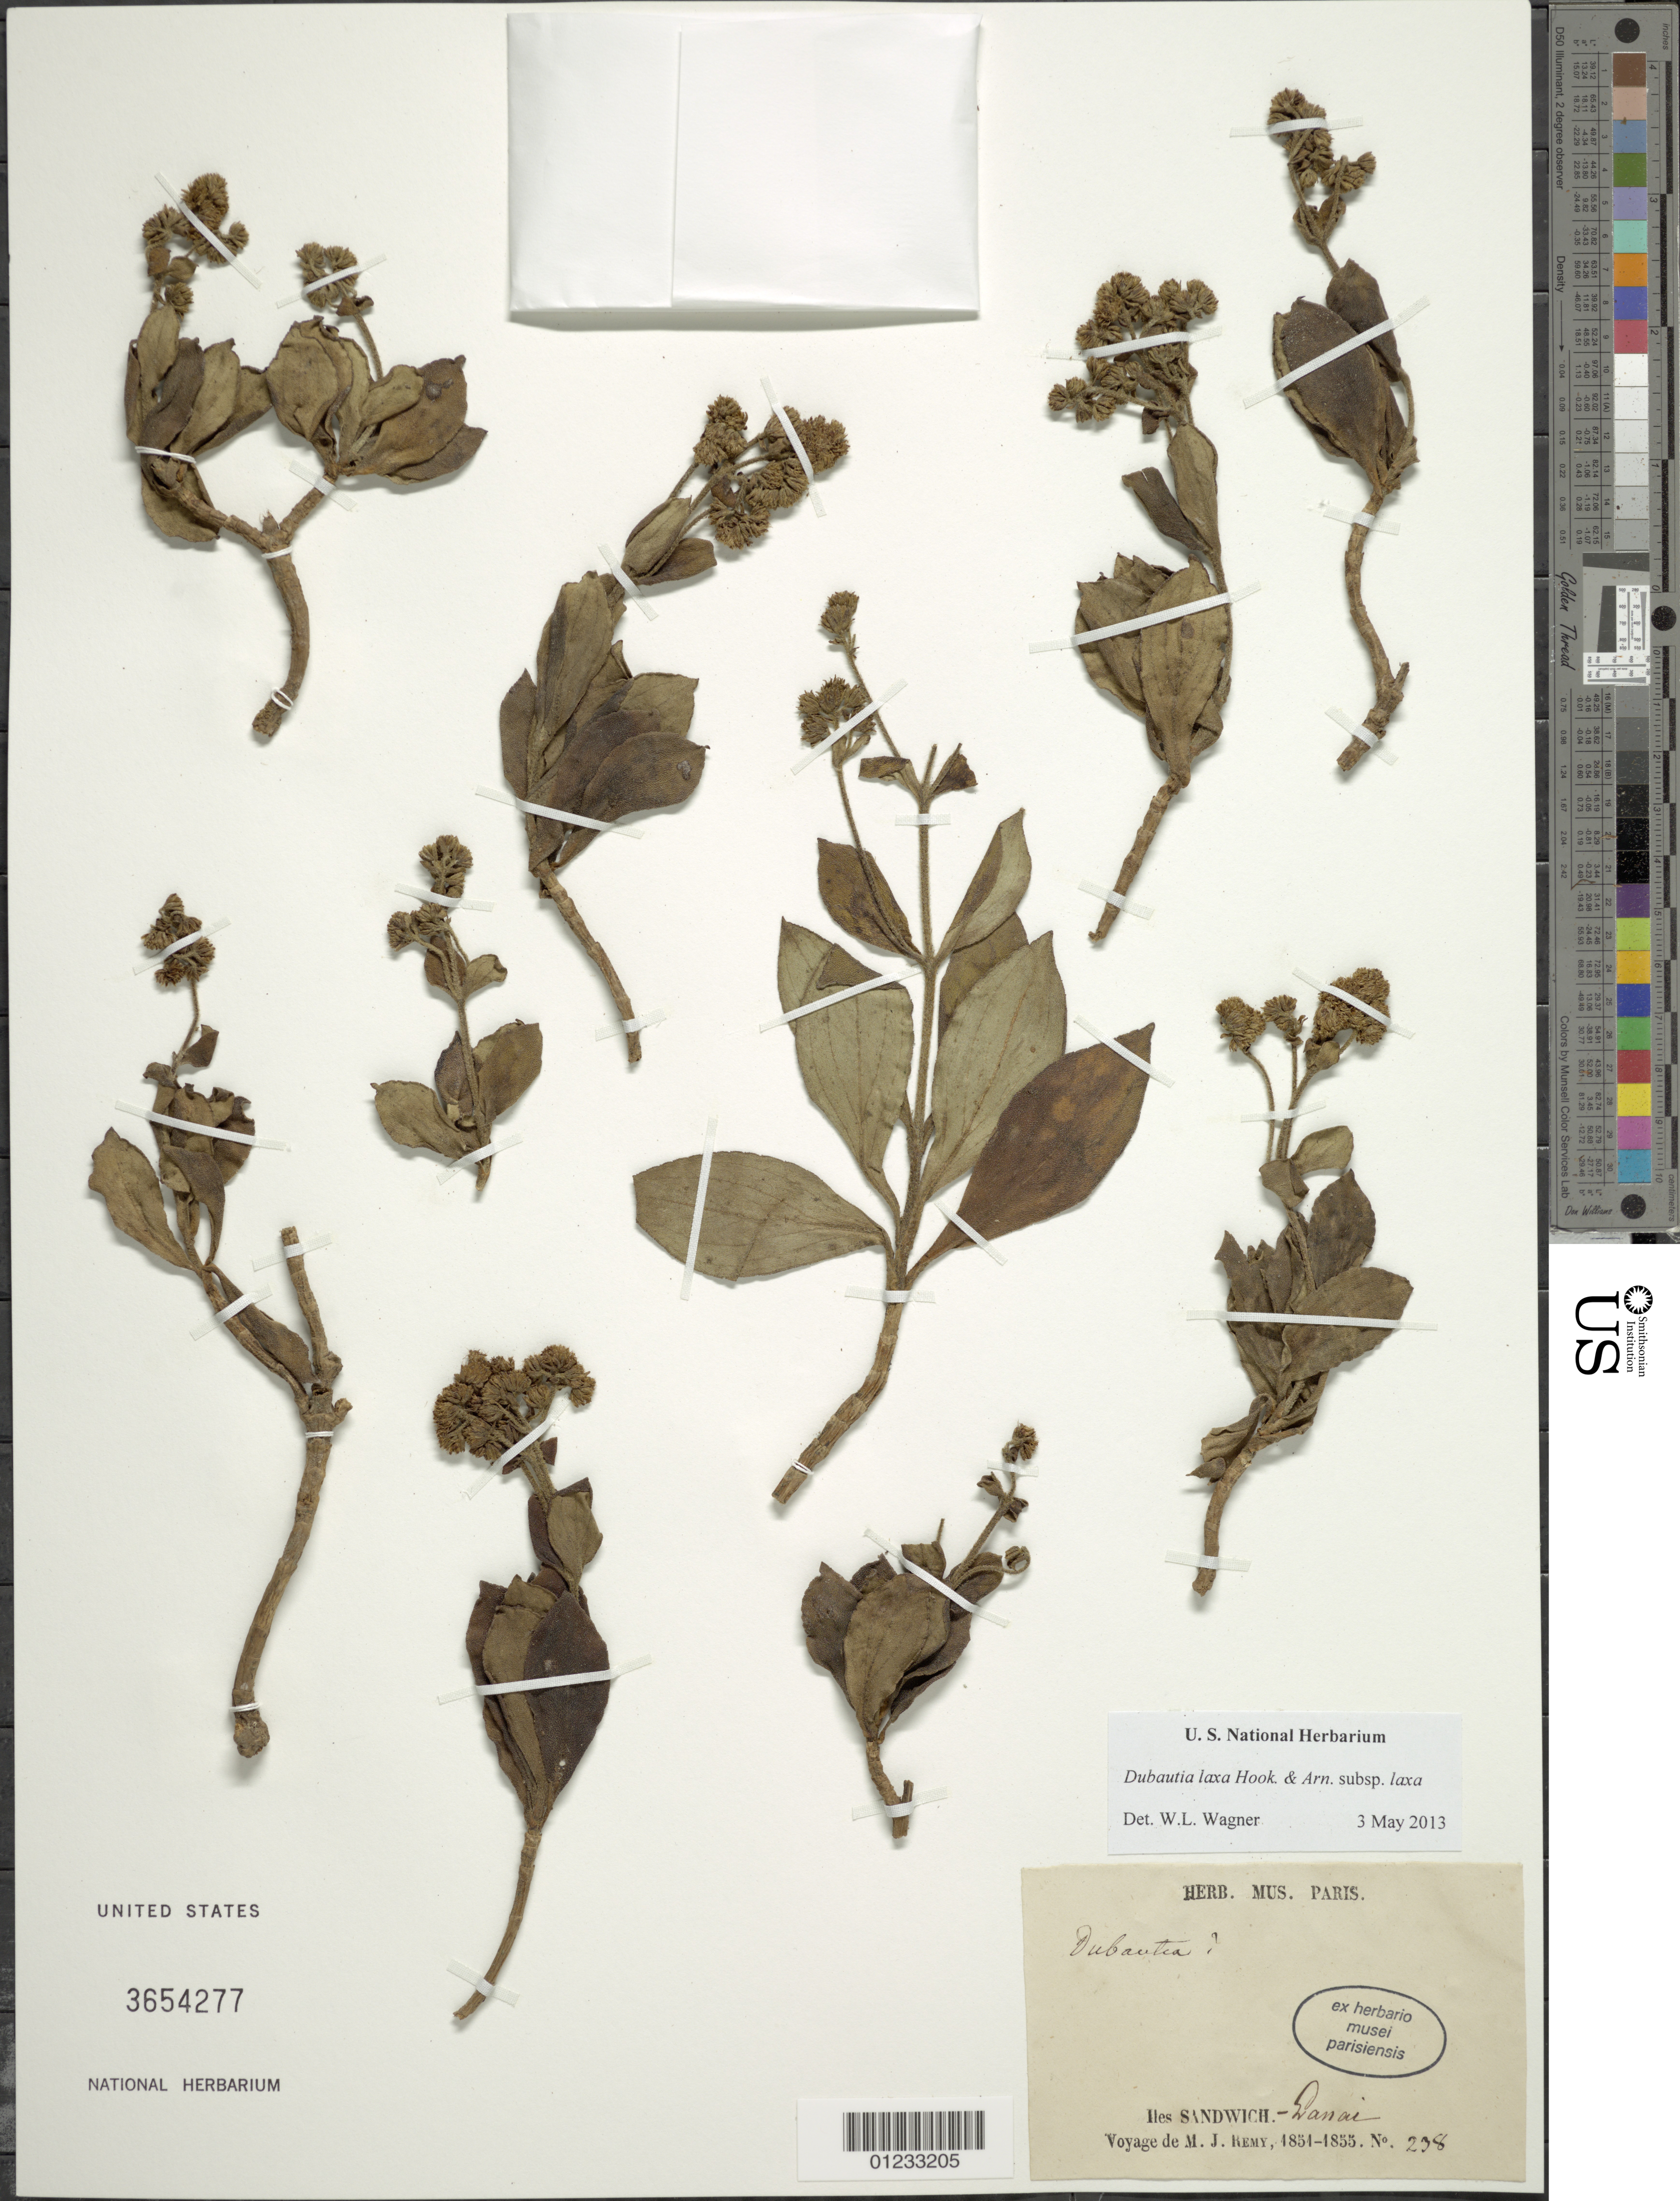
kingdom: Plantae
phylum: Tracheophyta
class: Magnoliopsida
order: Asterales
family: Asteraceae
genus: Dubautia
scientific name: Dubautia laxa subsp. laxa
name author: Hook. & Arn.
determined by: Wagner, W. L., (BOT), Smithsonian Institution - National Museum of Natural History (UNITED STATES)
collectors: M. J. Remy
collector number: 238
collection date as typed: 1851 to --- 1855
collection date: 1851/1855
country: United States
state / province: Hawaii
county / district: Maui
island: Lana'i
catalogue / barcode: US 3654277